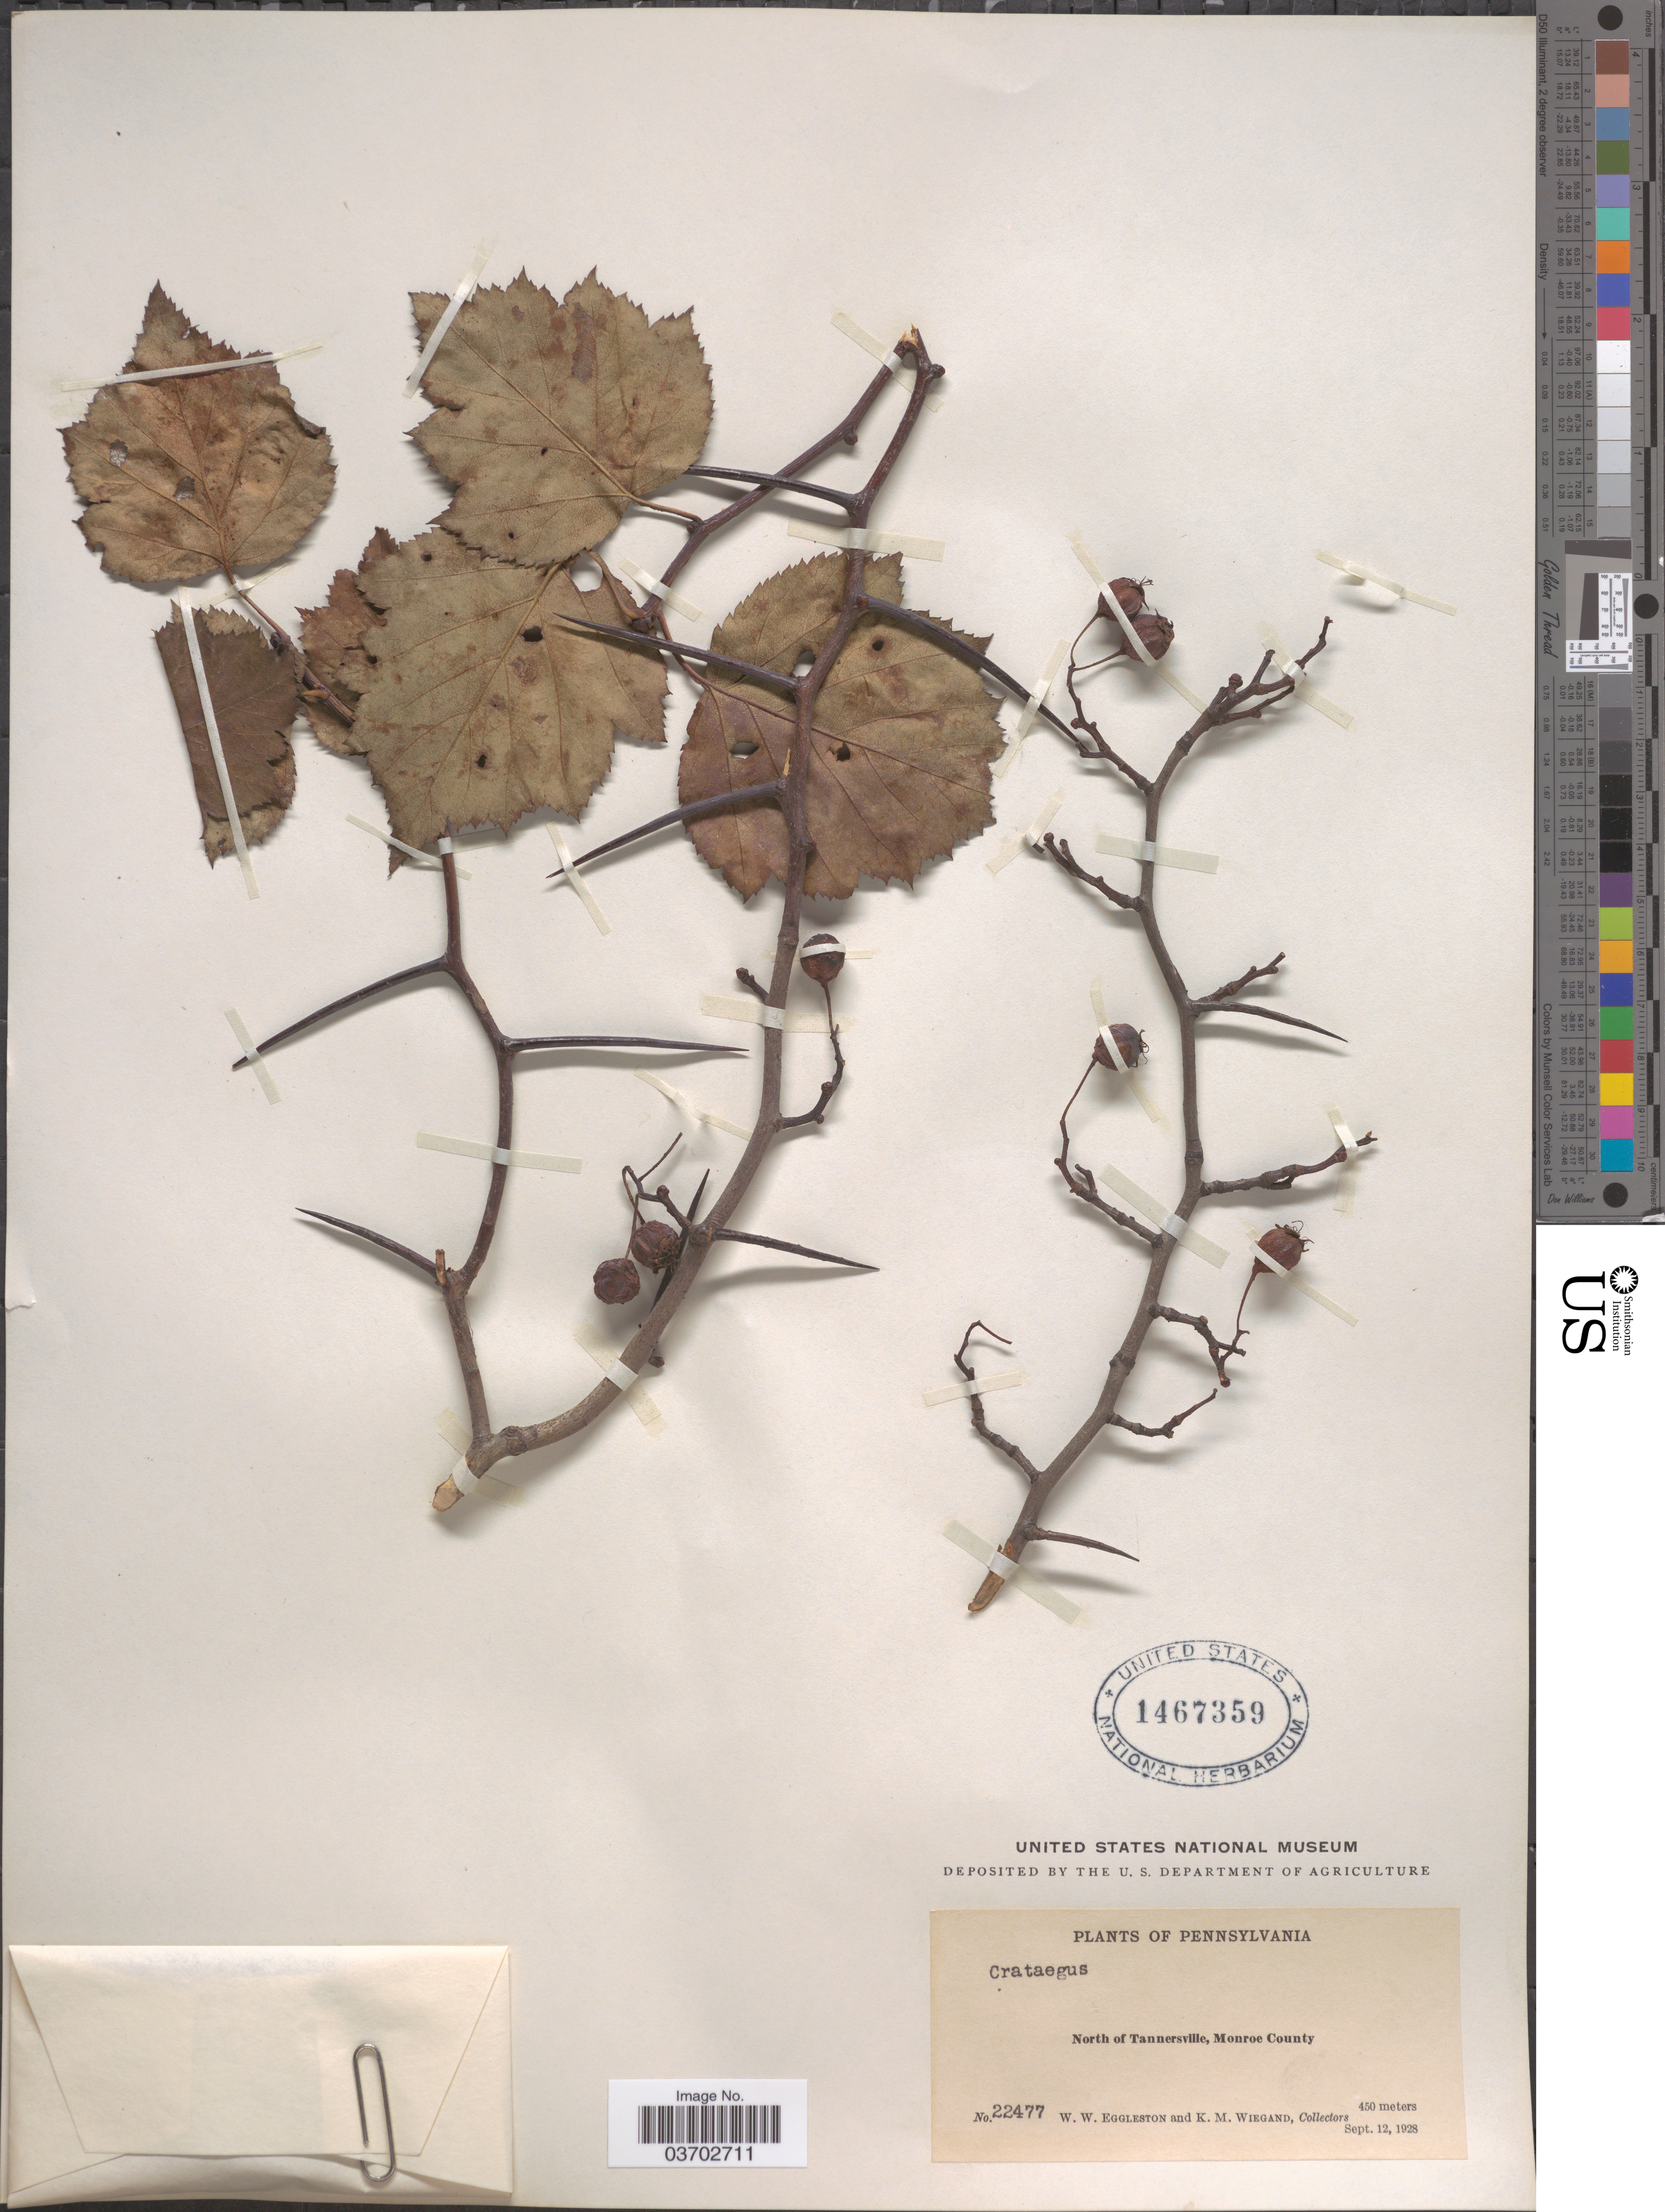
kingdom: Plantae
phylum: Tracheophyta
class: Magnoliopsida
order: Rosales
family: Rosaceae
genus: Crataegus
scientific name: Crataegus sp.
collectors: W. W. Eggleston & K. M. Wiegand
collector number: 22477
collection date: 1928-09-12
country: United States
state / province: Pennsylvania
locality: North of Tannersville, Monroe County.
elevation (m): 450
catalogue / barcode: US 1467359